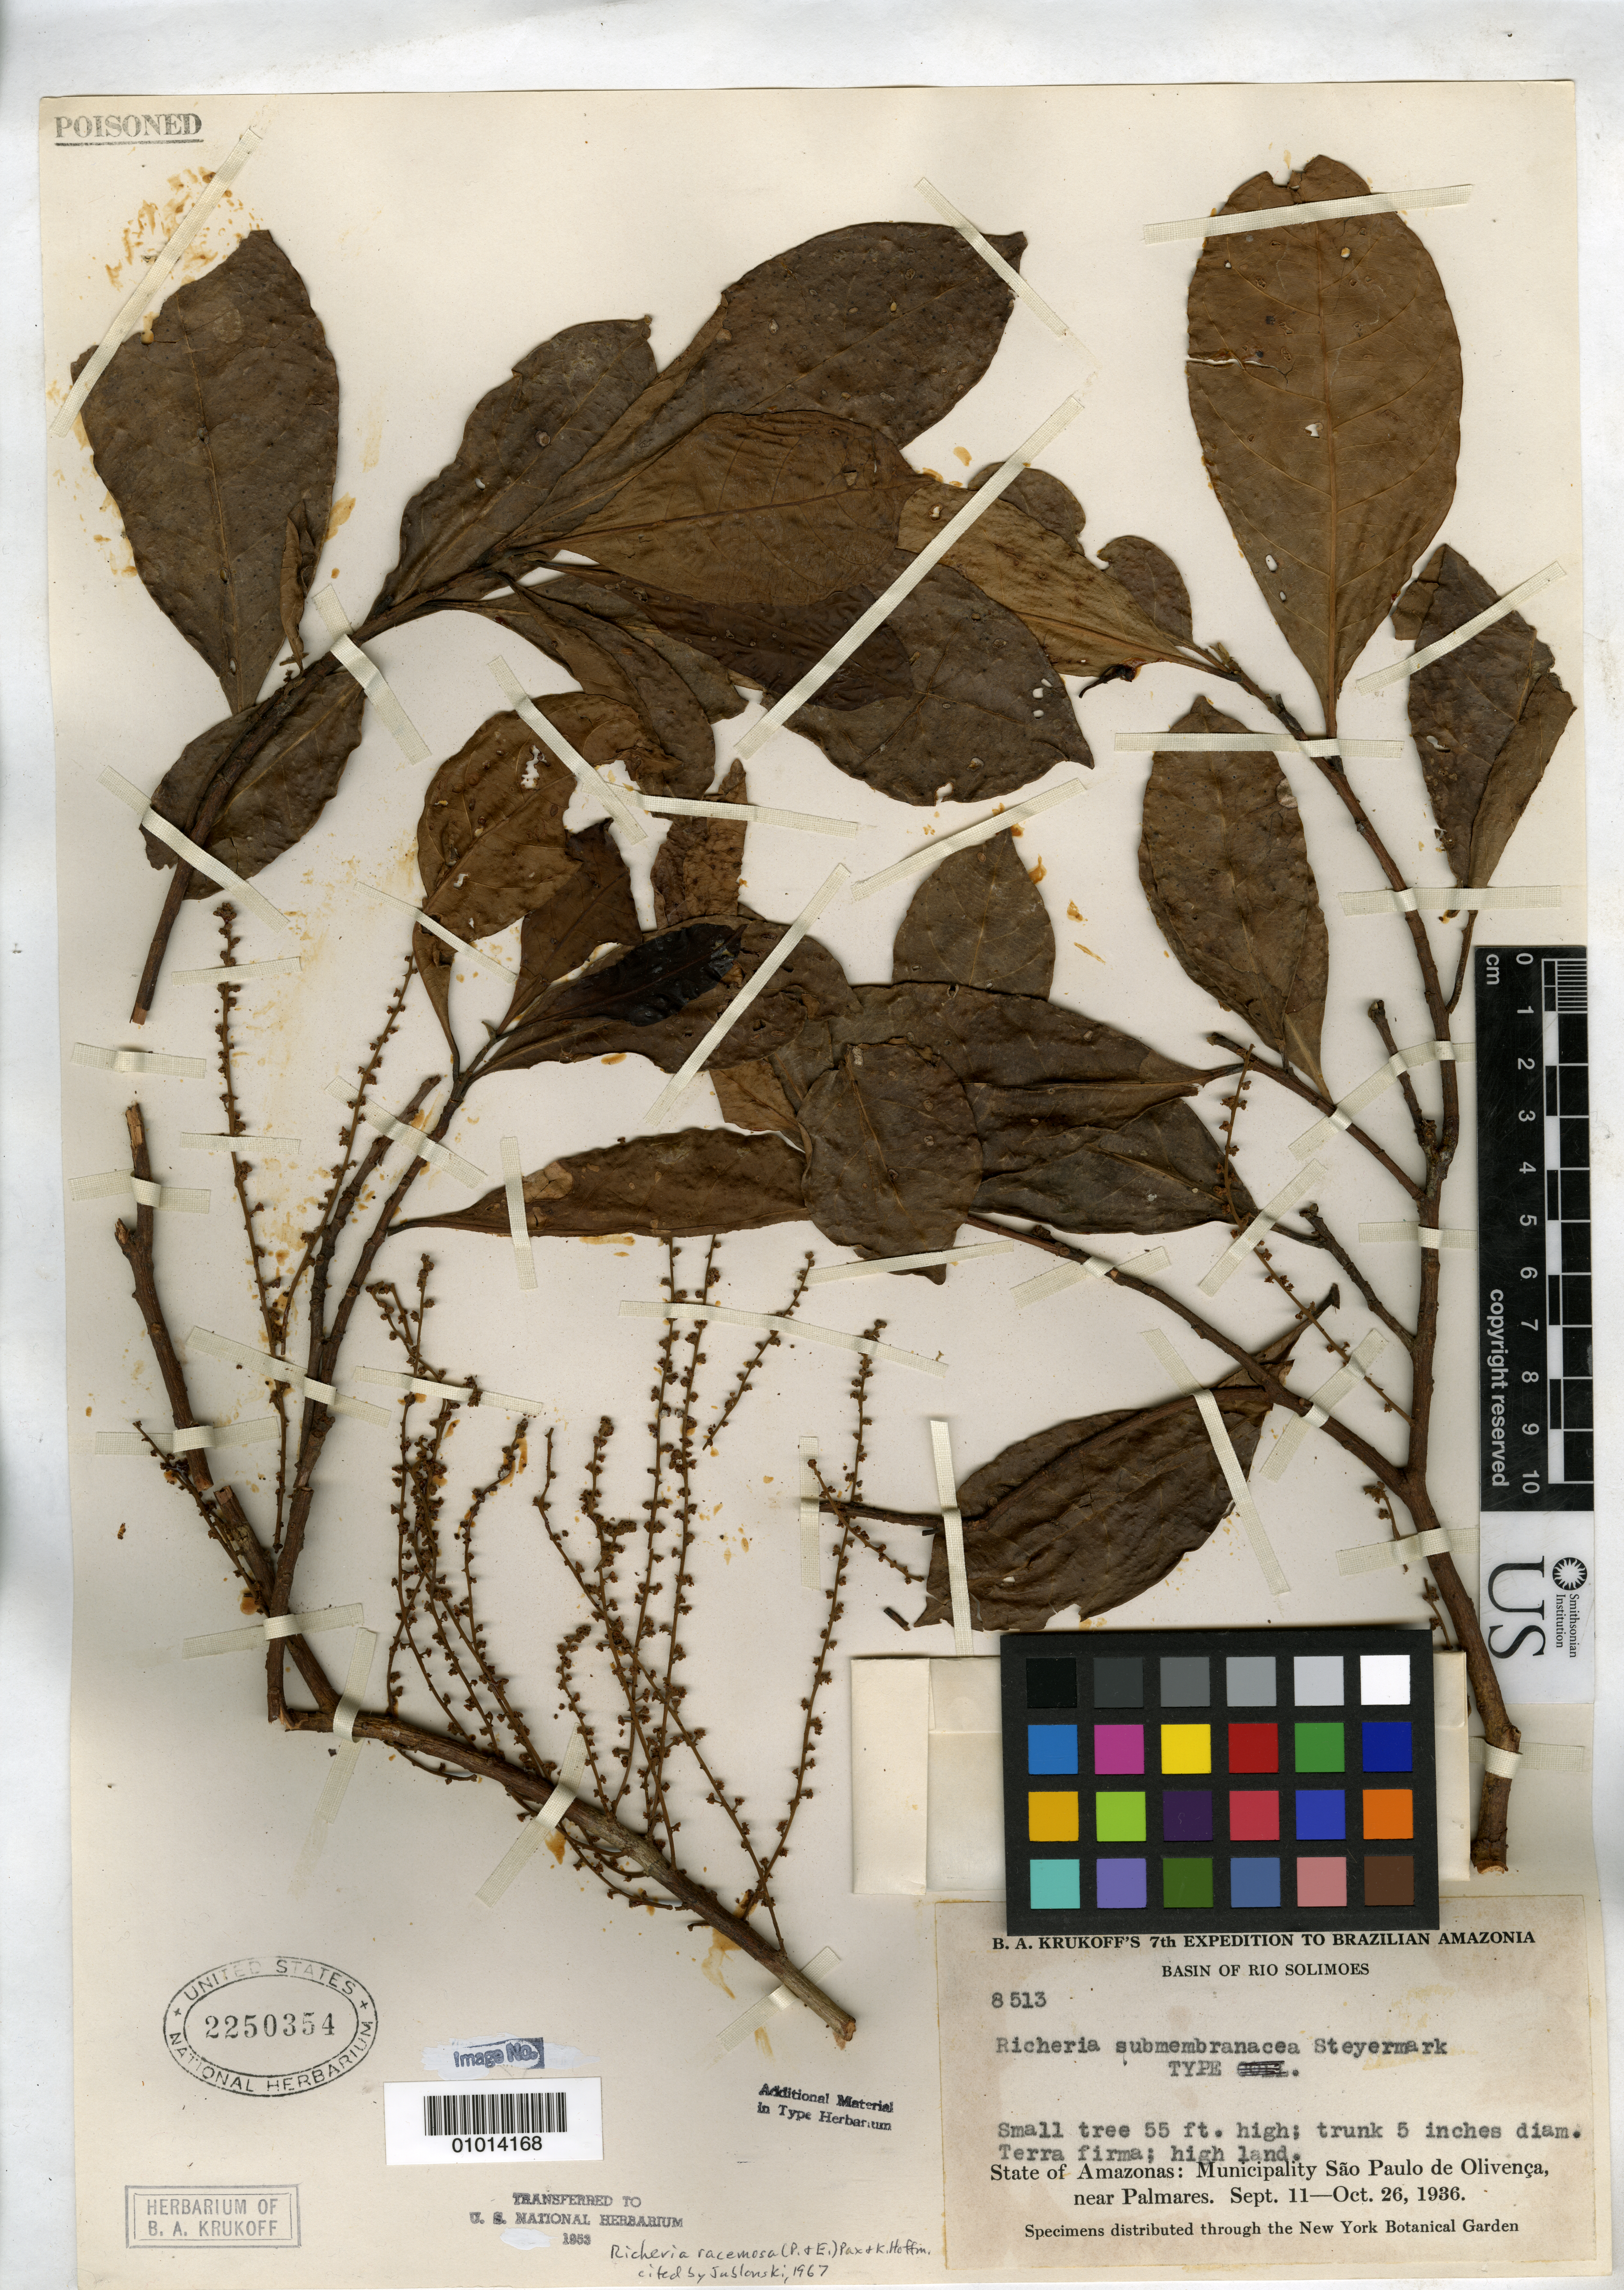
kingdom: Plantae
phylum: Tracheophyta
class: Magnoliopsida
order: Malpighiales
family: Phyllanthaceae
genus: Richeria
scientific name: Richeria submembranacea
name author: Steyerm.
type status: Isotype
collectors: B. A. Krukoff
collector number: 8513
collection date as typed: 11 Sep 1936 to 26 Oct 1936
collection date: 1936-09-11/1936-10-26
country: Brazil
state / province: Amazonas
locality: Sao Paulo de Olivenca. Palmares.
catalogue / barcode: US 2250354